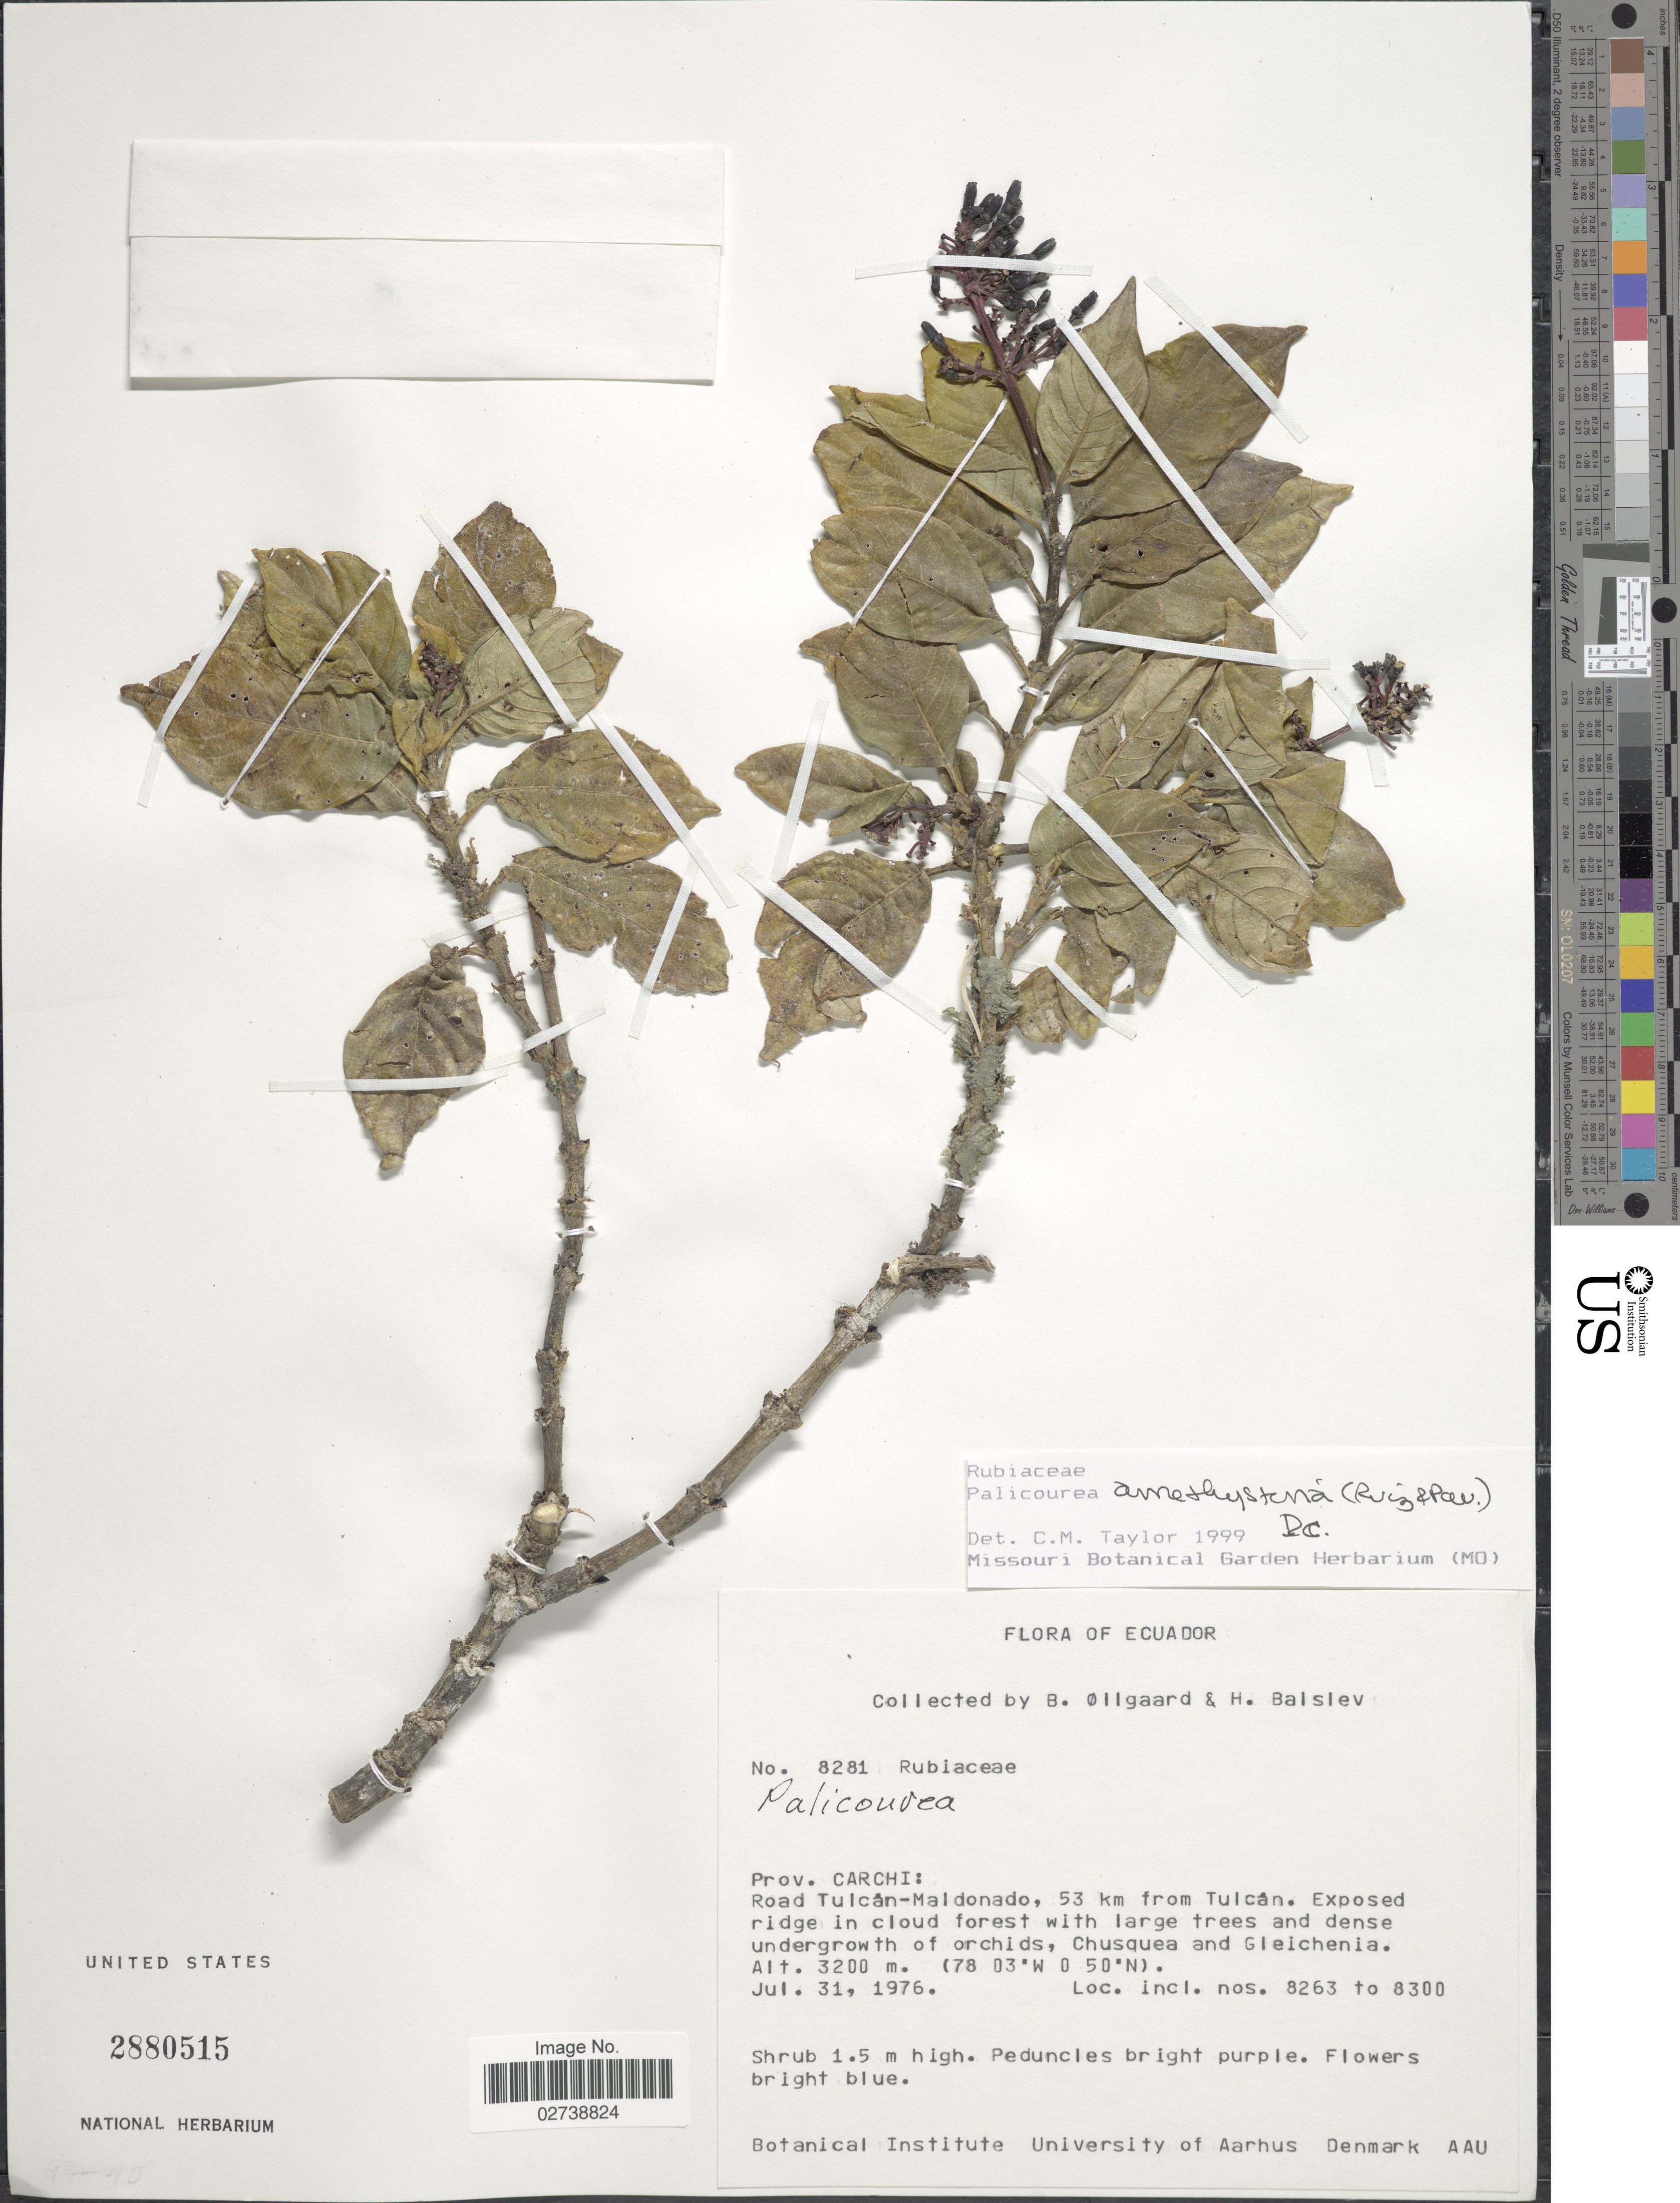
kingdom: Plantae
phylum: Tracheophyta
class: Magnoliopsida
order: Gentianales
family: Rubiaceae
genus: Palicourea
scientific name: Palicourea amethystina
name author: (Ruiz & Pav.) DC.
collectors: B. Øllgaard & H. Balslev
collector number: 8281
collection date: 1976-07-31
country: Ecuador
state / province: Carchi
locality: Road Tulcán-Maldonado, 53 km from Tulcán. Exposed ridge in cloud forest with large trees and dense undergrowth of orchid, Chusquea and Gleichenia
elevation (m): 3200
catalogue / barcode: US 2880515